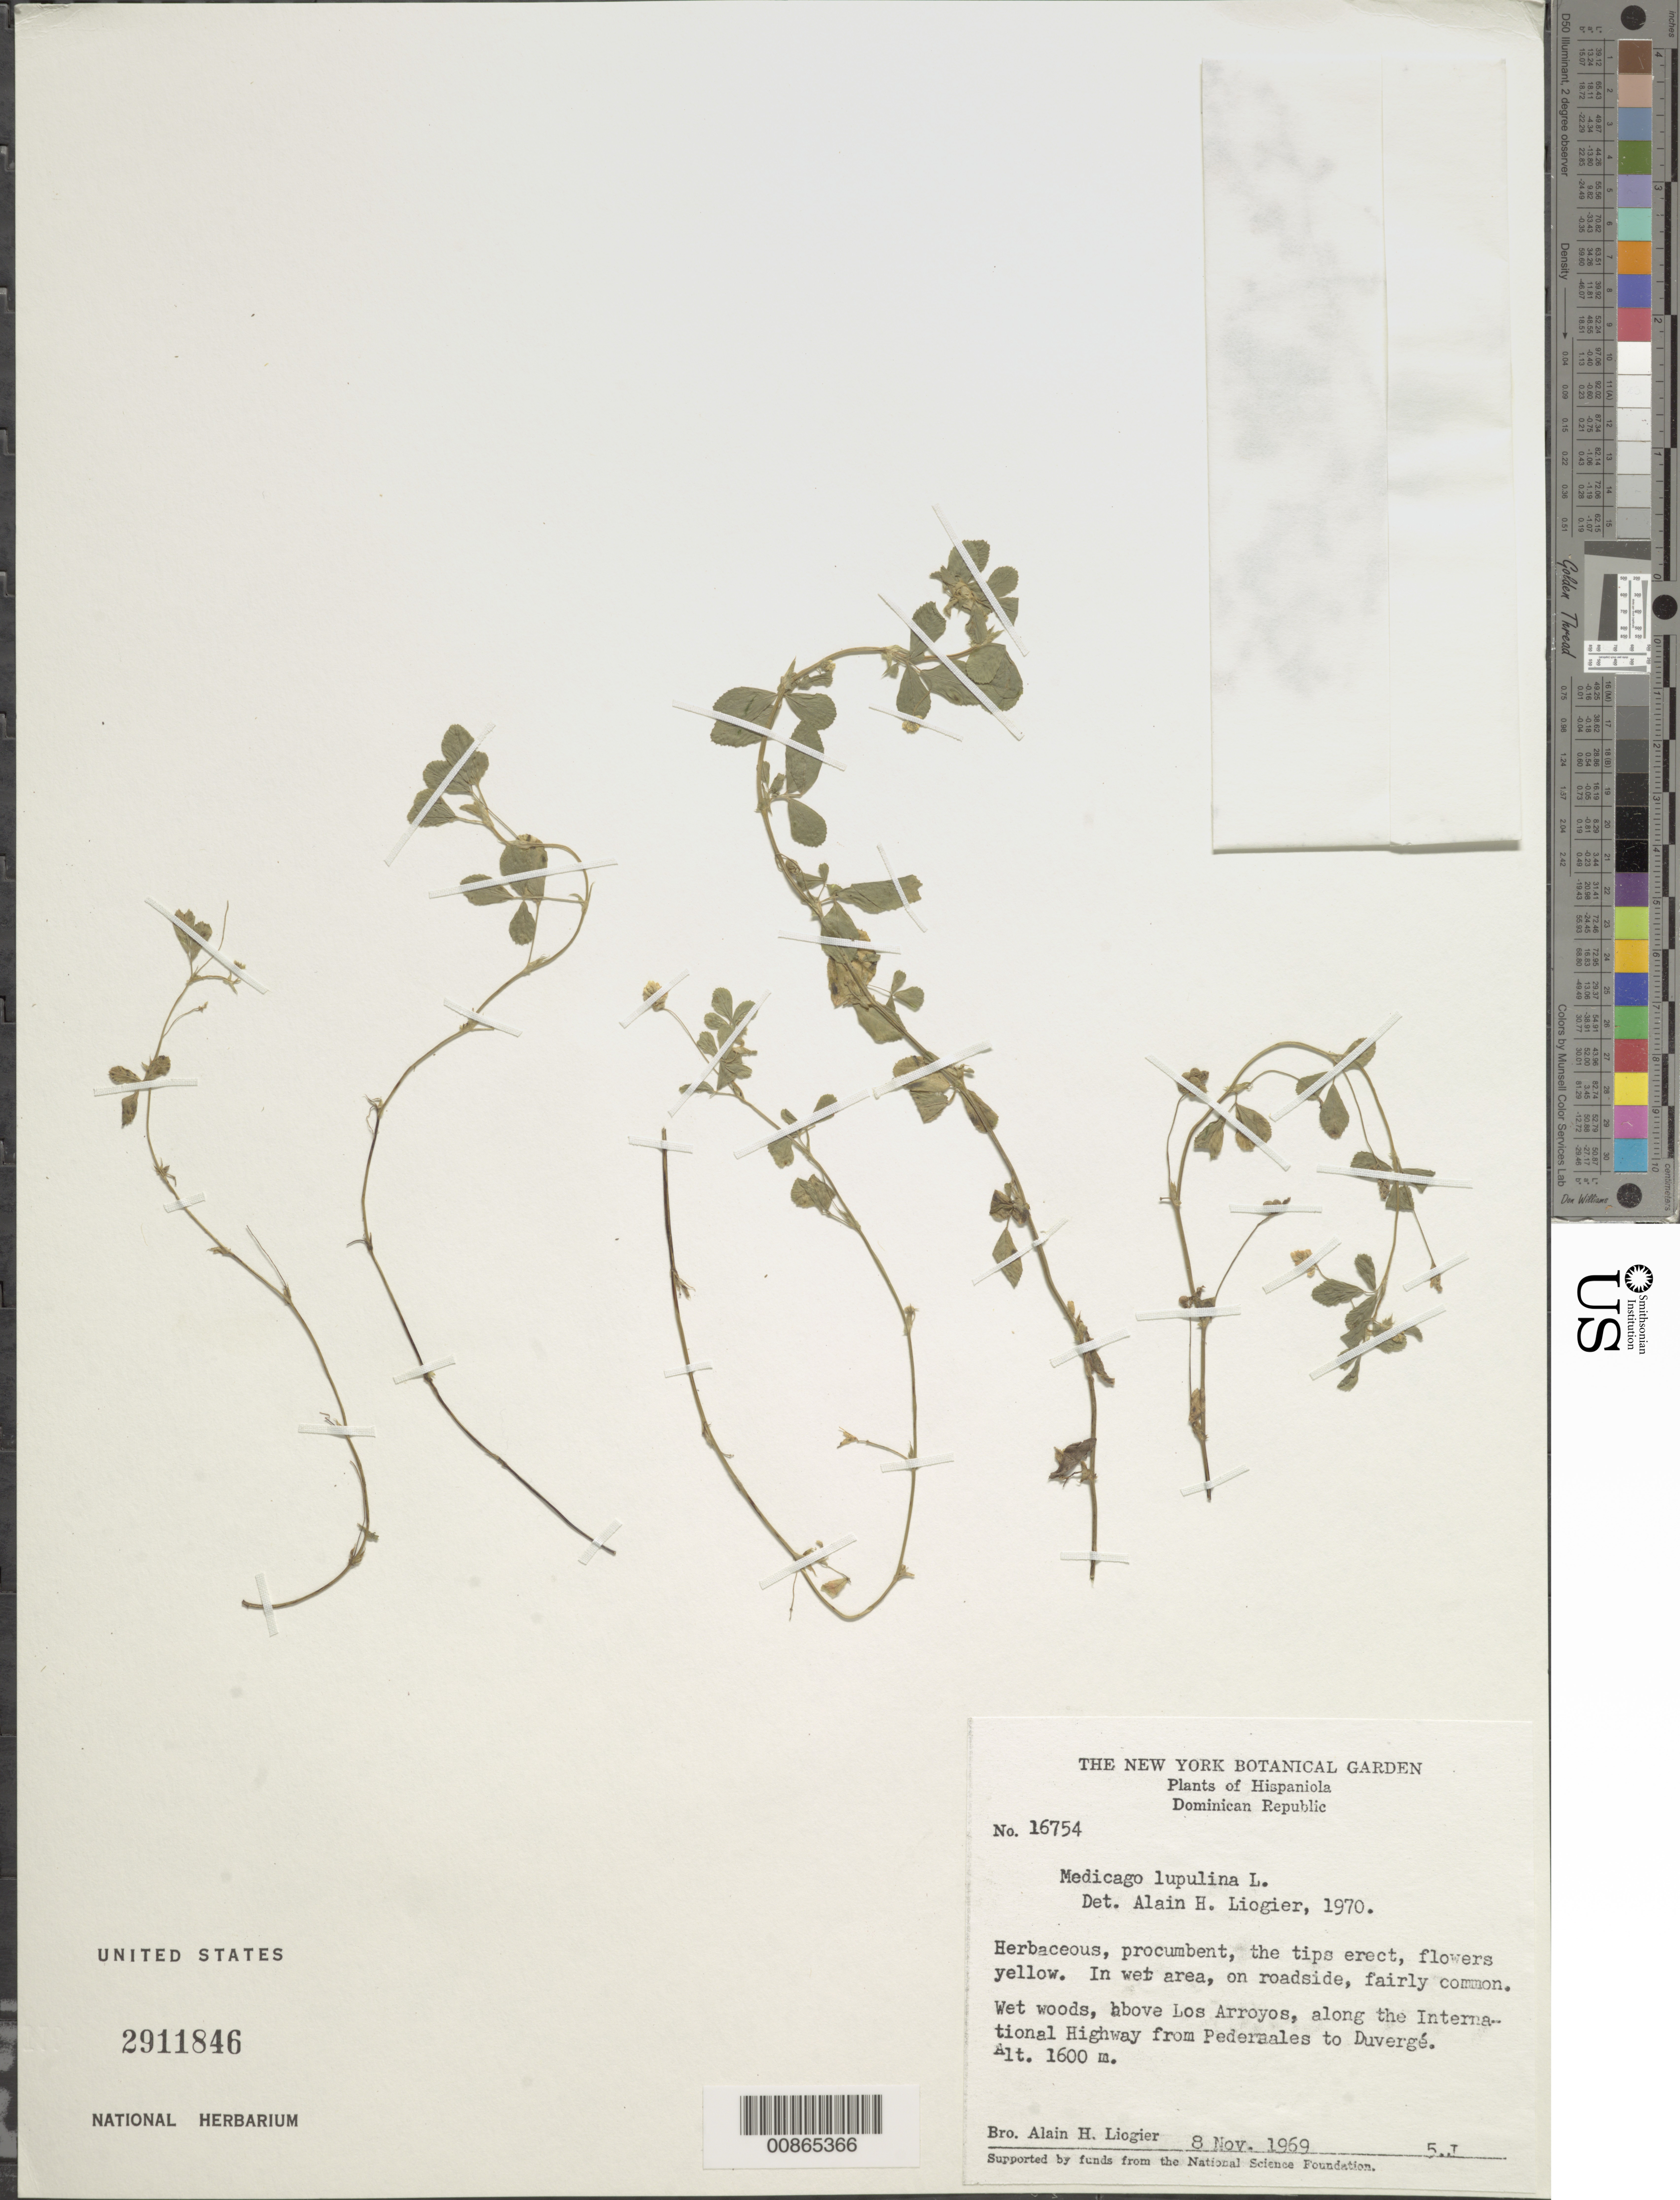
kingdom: Plantae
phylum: Tracheophyta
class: Magnoliopsida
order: Fabales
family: Fabaceae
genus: Medicago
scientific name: Medicago lupulina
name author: L.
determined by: Liogier, Alain H.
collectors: A. H. Liogier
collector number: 16754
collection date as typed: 08 Nov 1969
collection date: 1969-11-08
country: Dominican Republic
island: Hispaniola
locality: Above Los Arroyos, along the International Highway from Pedernales to Duvergé.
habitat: In wet area, on roadside. Wet woods.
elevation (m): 1600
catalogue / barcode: US 2911846